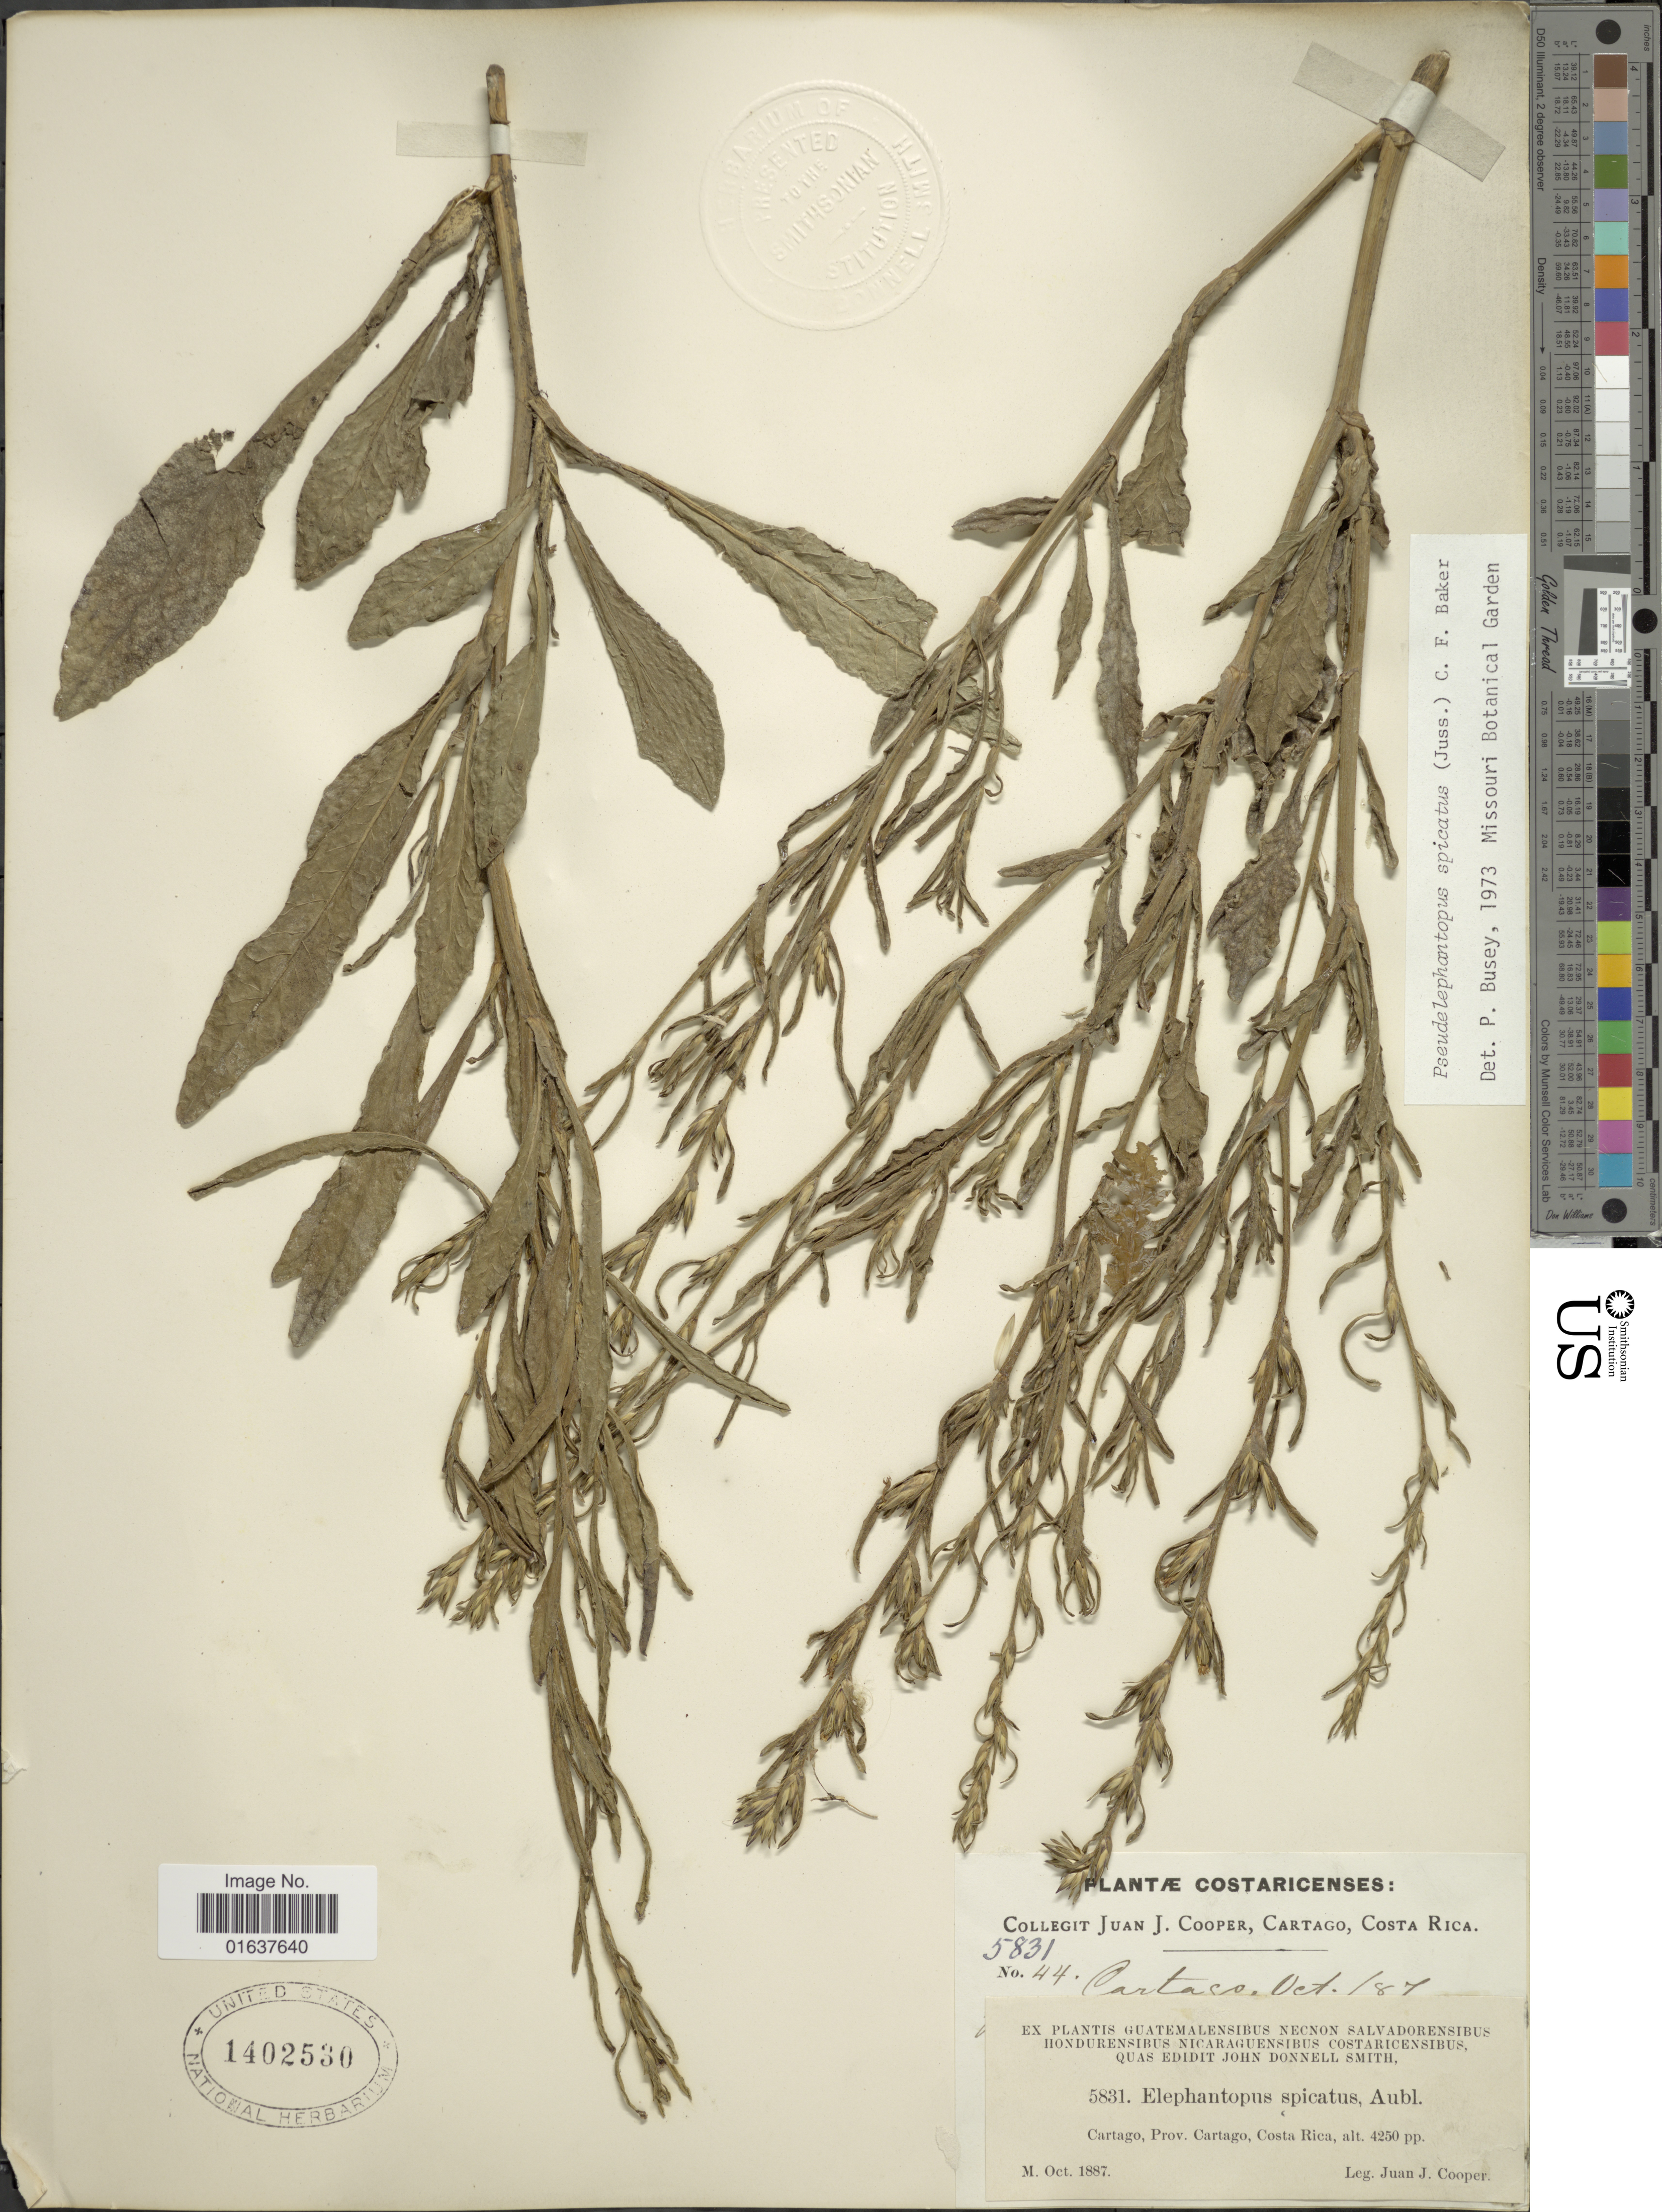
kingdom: Plantae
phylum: Tracheophyta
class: Magnoliopsida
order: Asterales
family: Asteraceae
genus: Pseudelephantopus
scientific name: Pseudelephantopus spicatus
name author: (Juss. ex Aubl.) C.F. Baker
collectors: J. J. Cooper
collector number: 5831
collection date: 1887-10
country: Costa Rica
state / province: Cartago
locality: Cartago, Prov. Caratgo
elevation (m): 1295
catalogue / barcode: US 1402530